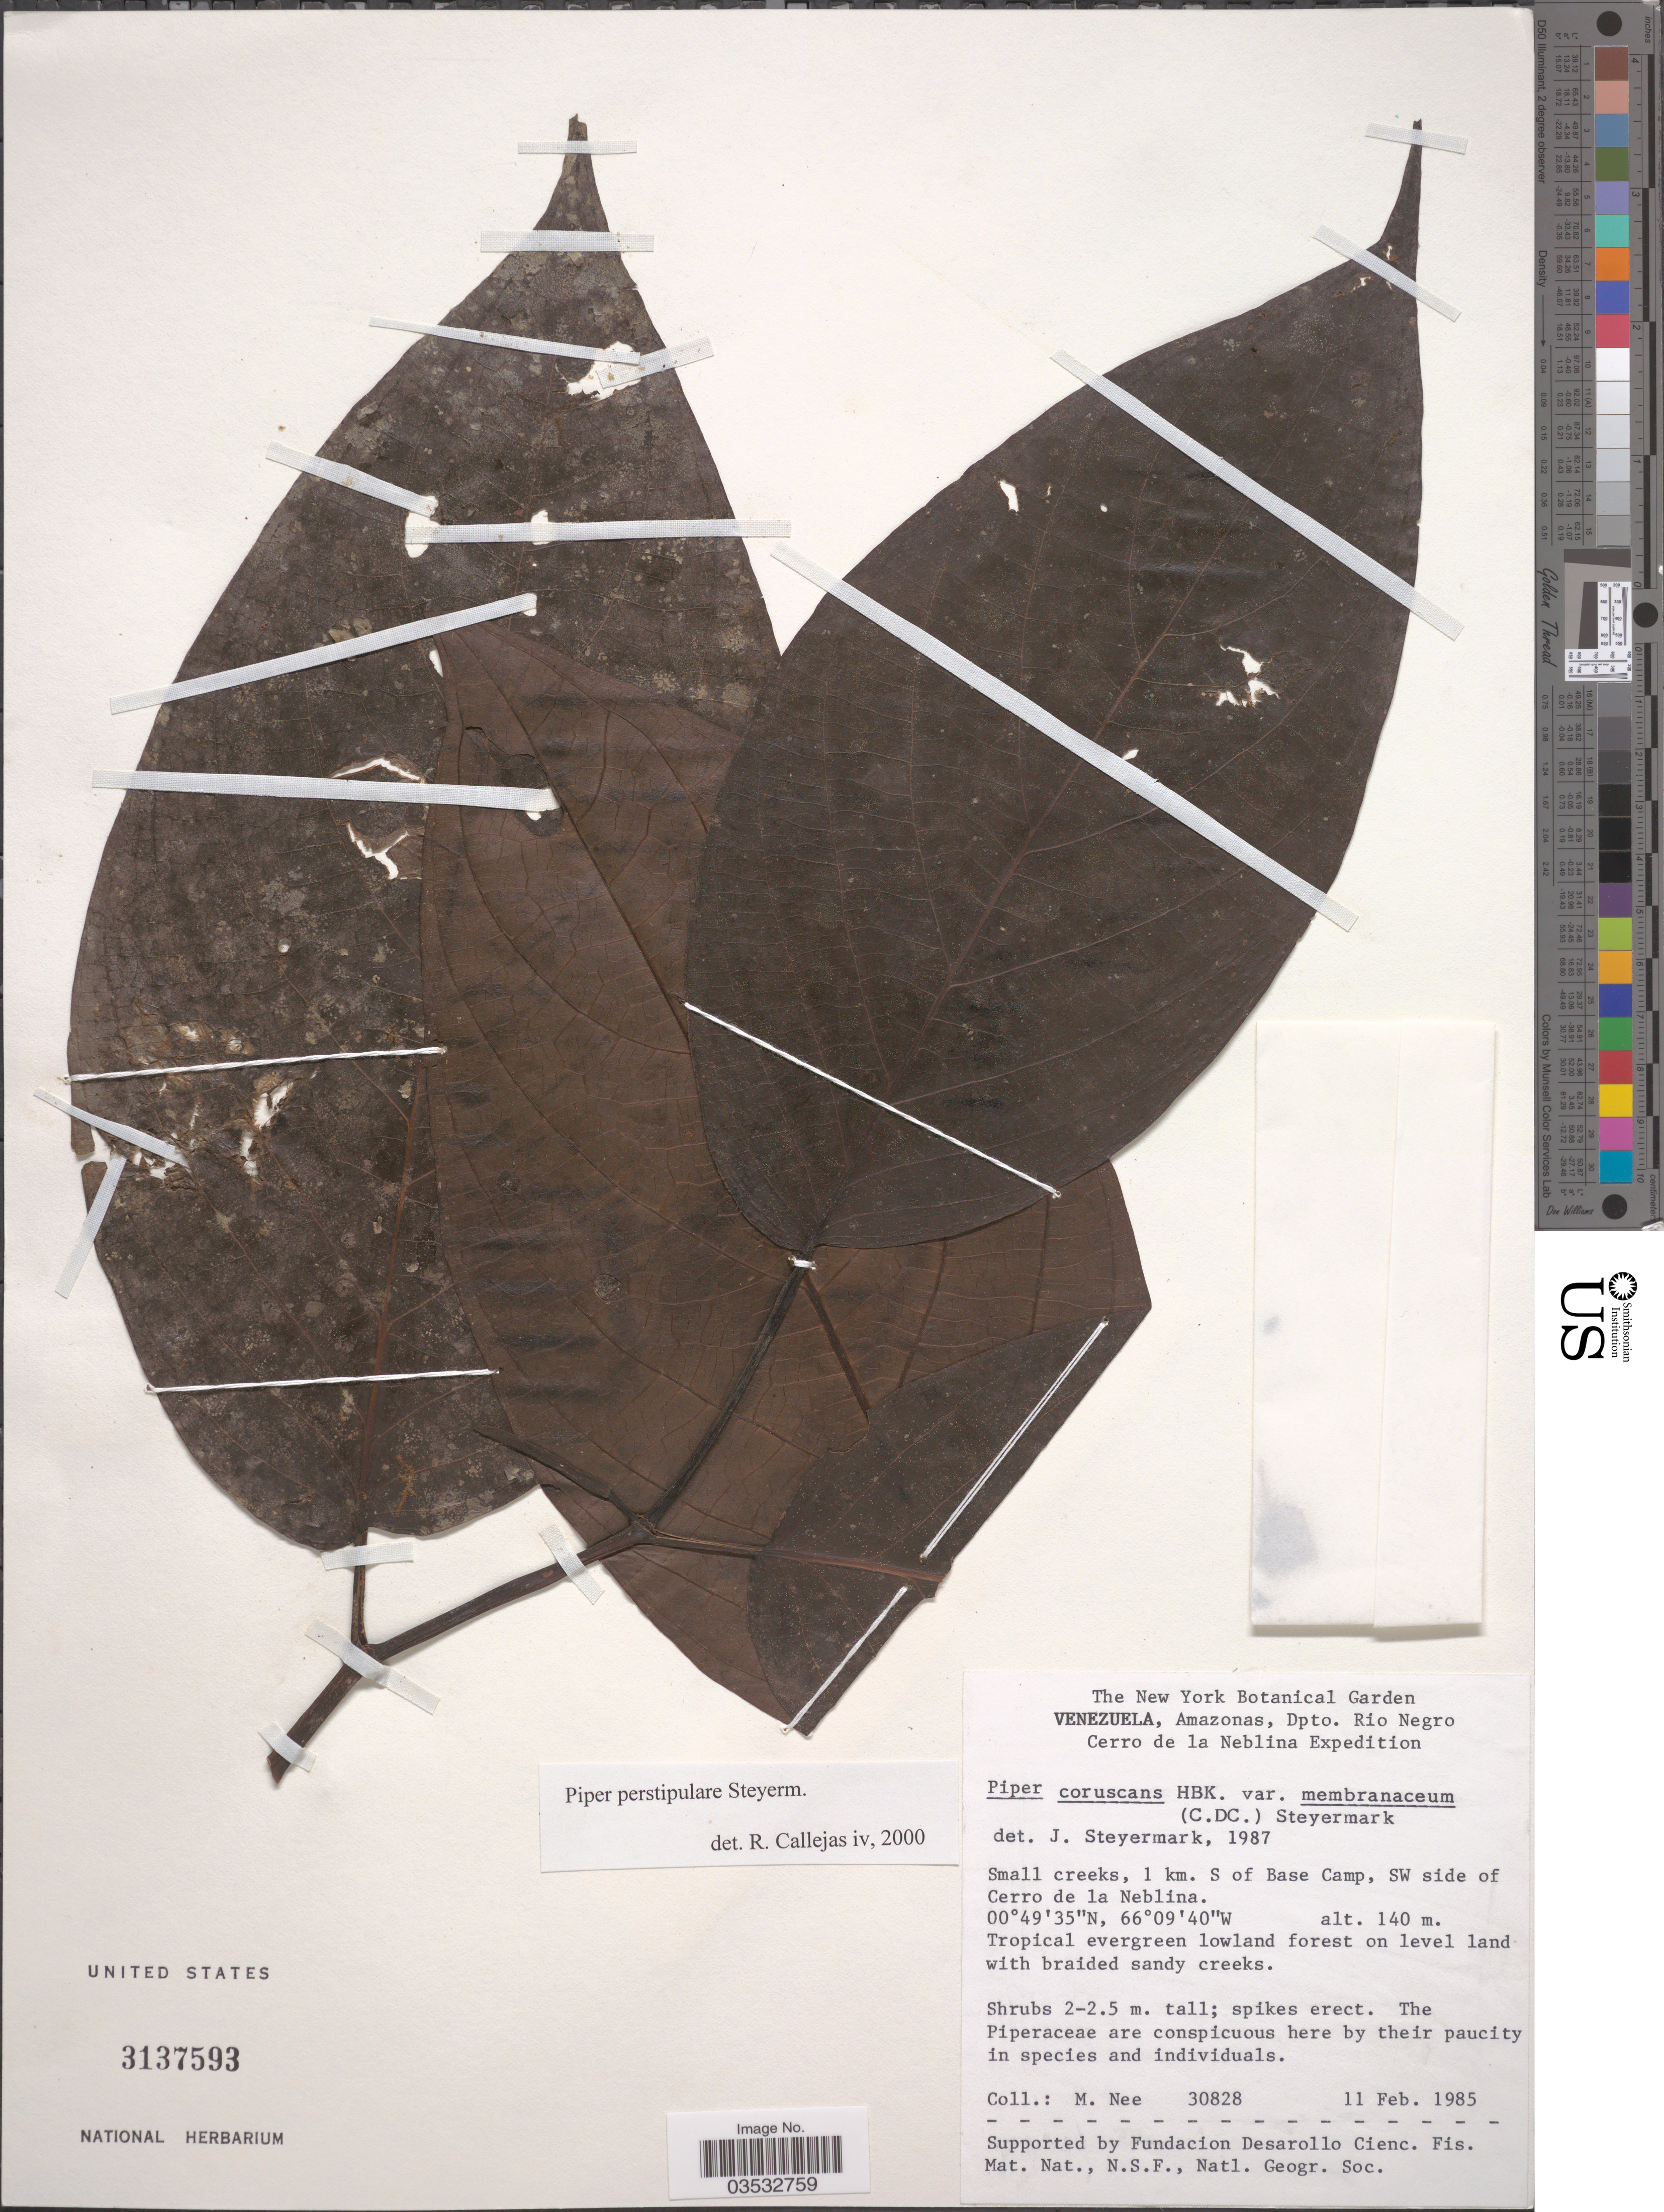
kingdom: Plantae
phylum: Tracheophyta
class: Magnoliopsida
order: Piperales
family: Piperaceae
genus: Piper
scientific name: Piper perstipulare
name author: Steyerm.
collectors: M. Nee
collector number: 30828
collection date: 1985-02-11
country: Venezuela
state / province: Amazonas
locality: Dpto. Rio Negro. Cerro de la Neblina. Small creeks, 1 km. S. of Base Camp, SW side of Cerro de la Neblina.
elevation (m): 140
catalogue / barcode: US 3137593